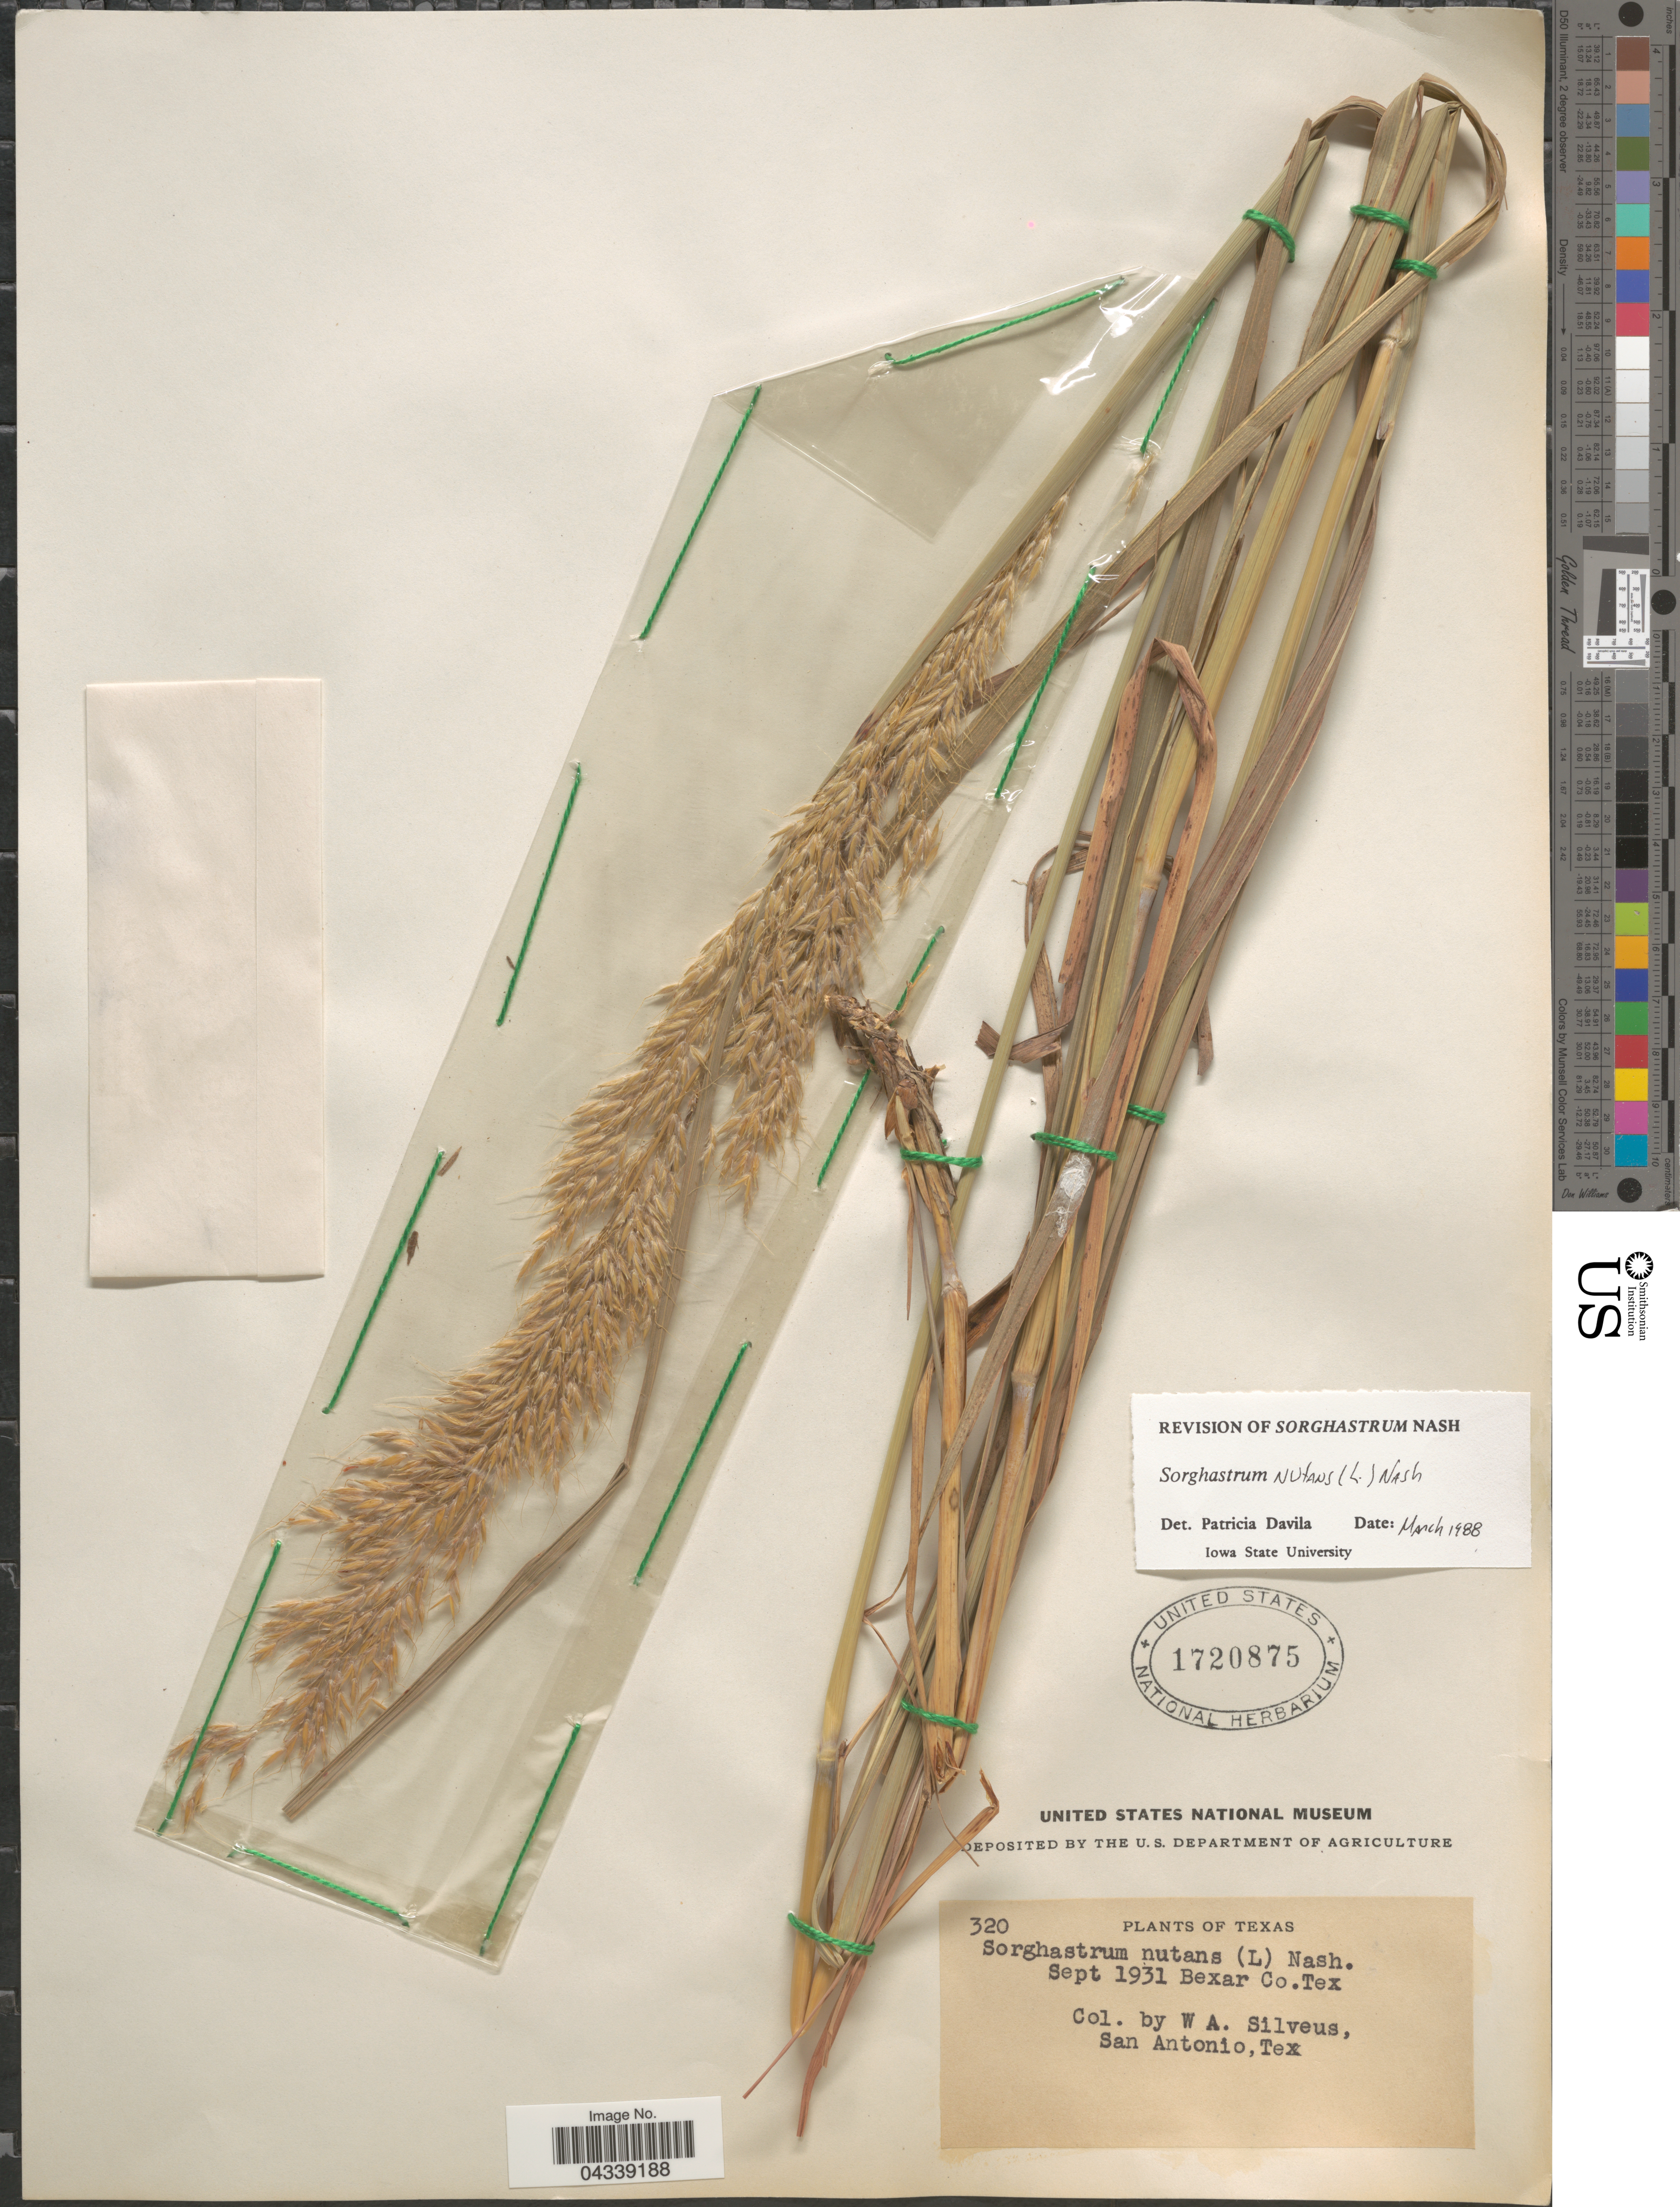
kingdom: Plantae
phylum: Tracheophyta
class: Liliopsida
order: Poales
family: Poaceae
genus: Sorghastrum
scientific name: Sorghastrum nutans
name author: (L.) Nash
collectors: W. Silveus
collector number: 320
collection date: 1931-09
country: United States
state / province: Texas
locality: Bexar Co.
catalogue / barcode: US 1720875